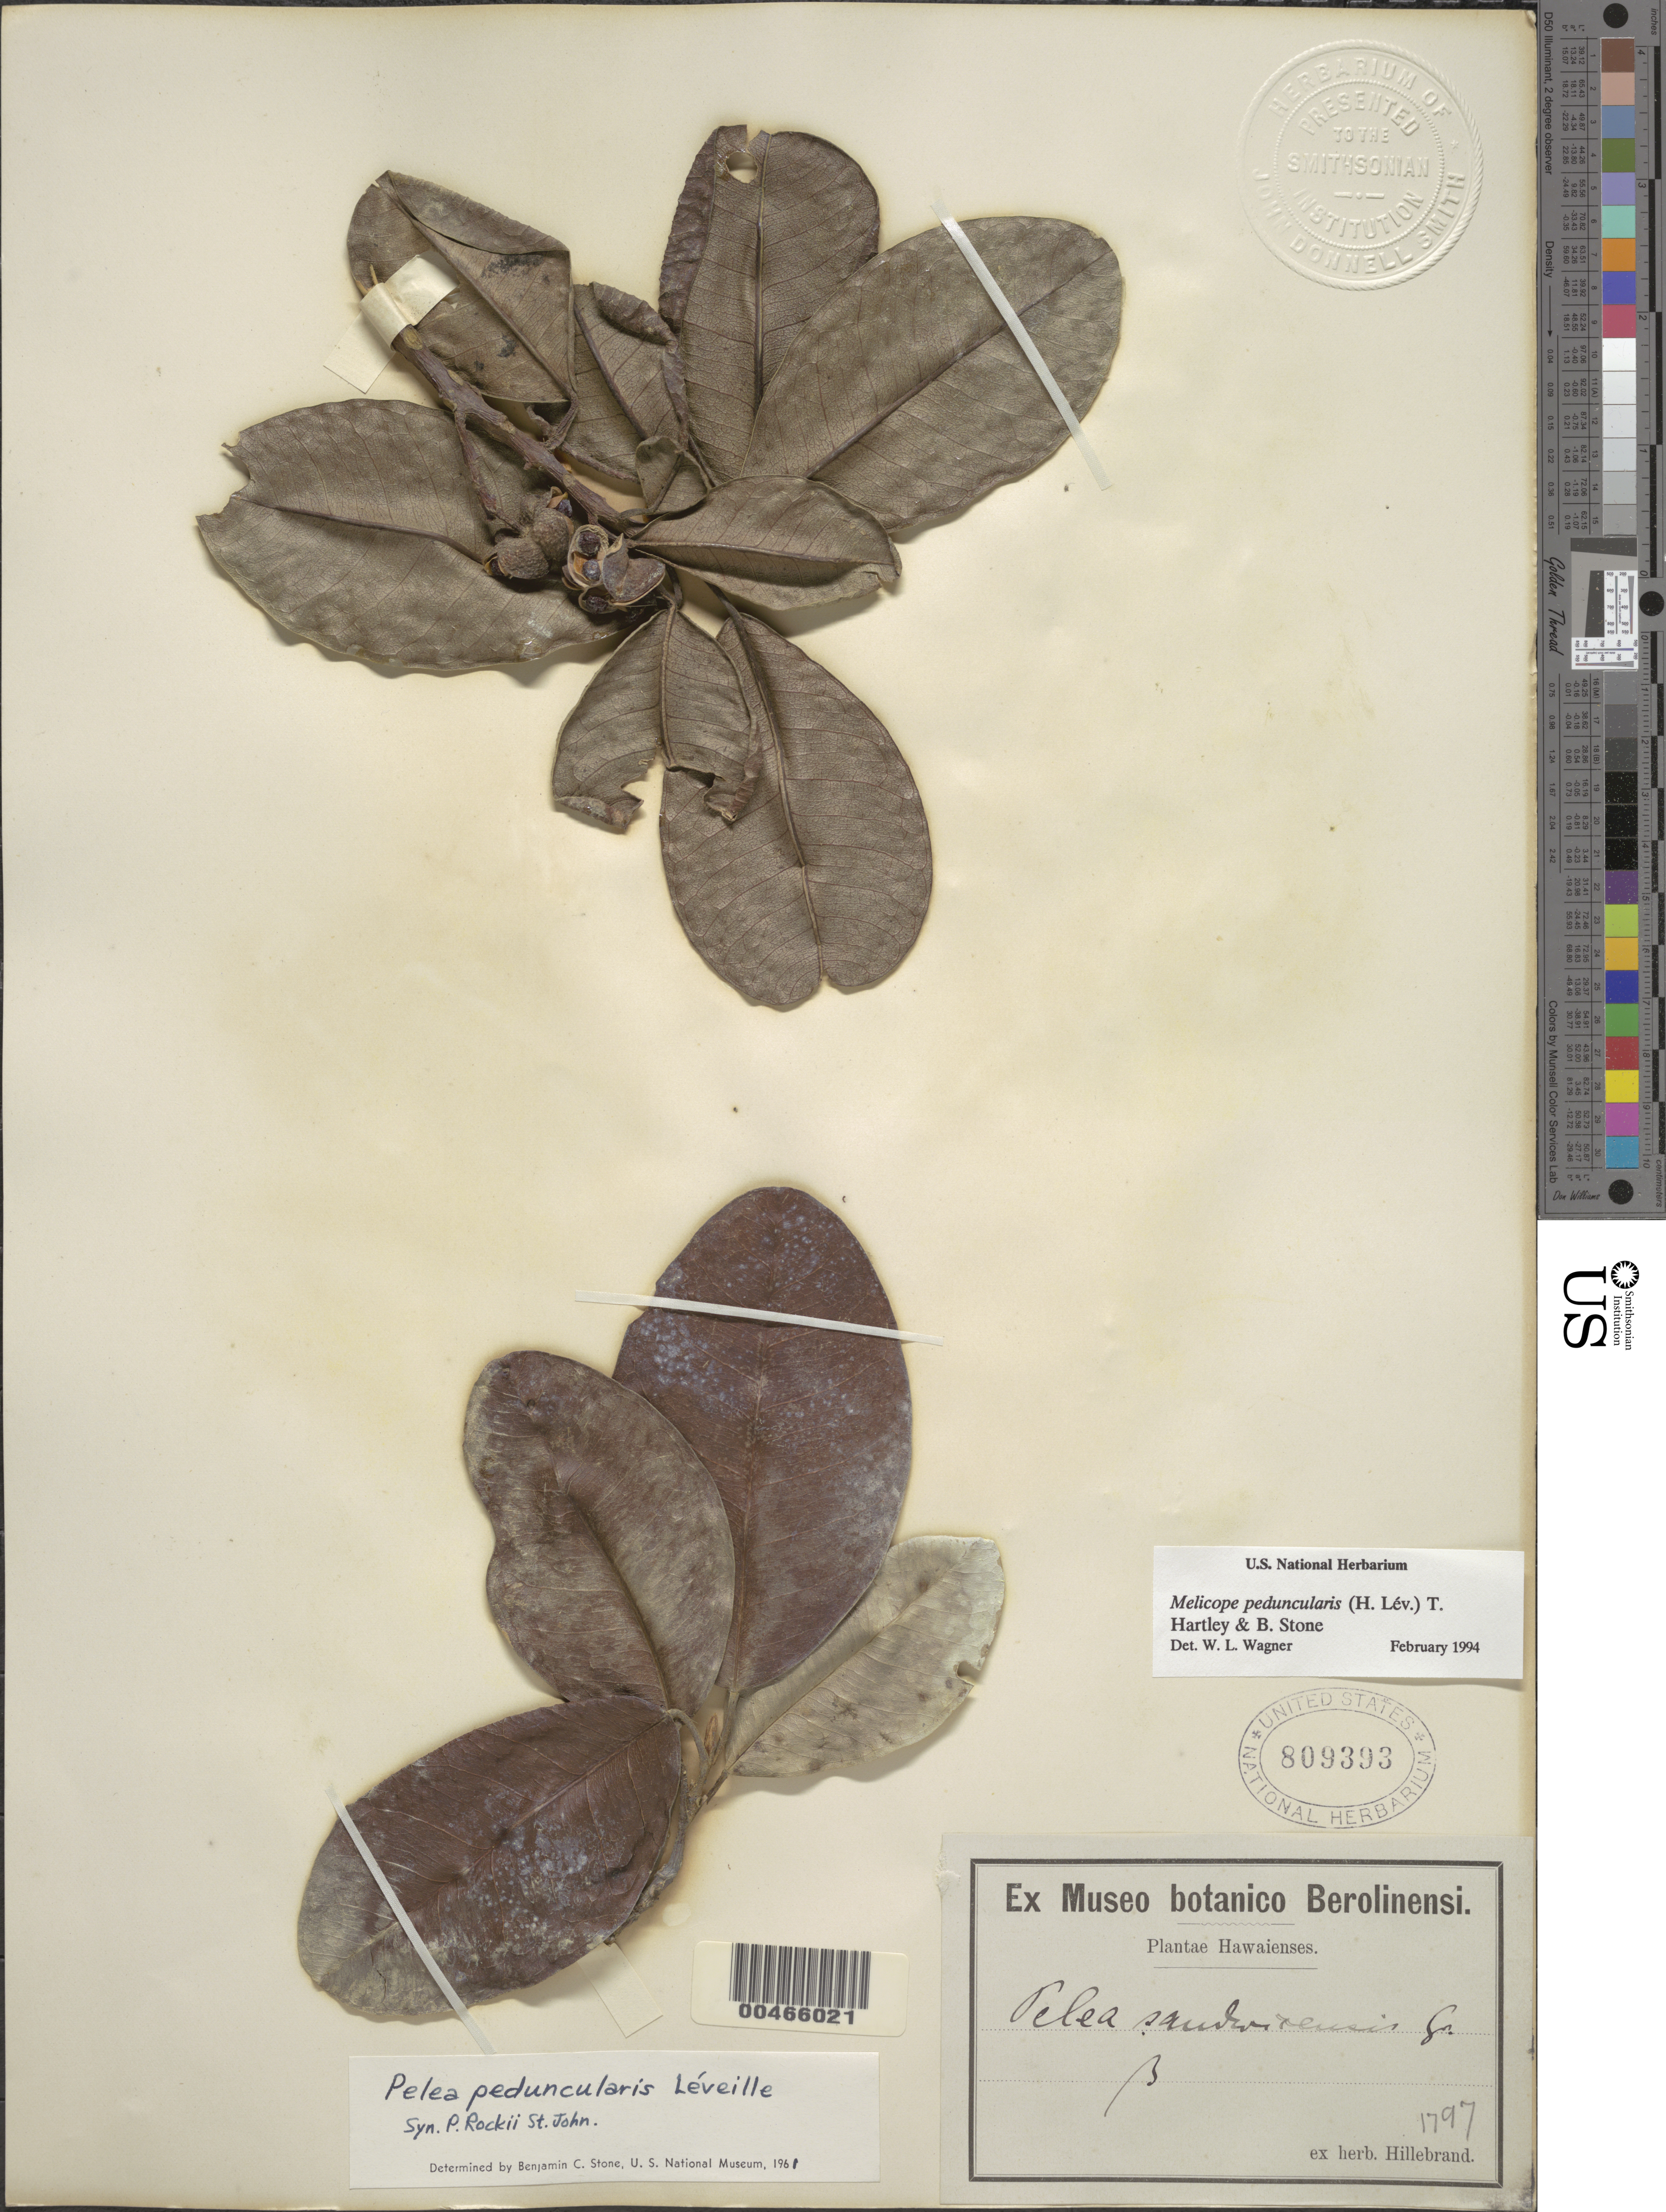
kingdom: Plantae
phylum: Tracheophyta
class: Magnoliopsida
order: Sapindales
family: Rutaceae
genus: Melicope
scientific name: Melicope peduncularis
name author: (H. Lév.) T.G. Hartley & B.C. Stone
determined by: Wagner, W. L., (BOT), Smithsonian Institution - National Museum of Natural History (UNITED STATES)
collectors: W. Hillebrand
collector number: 1797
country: United States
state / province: Hawaii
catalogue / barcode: US 809393